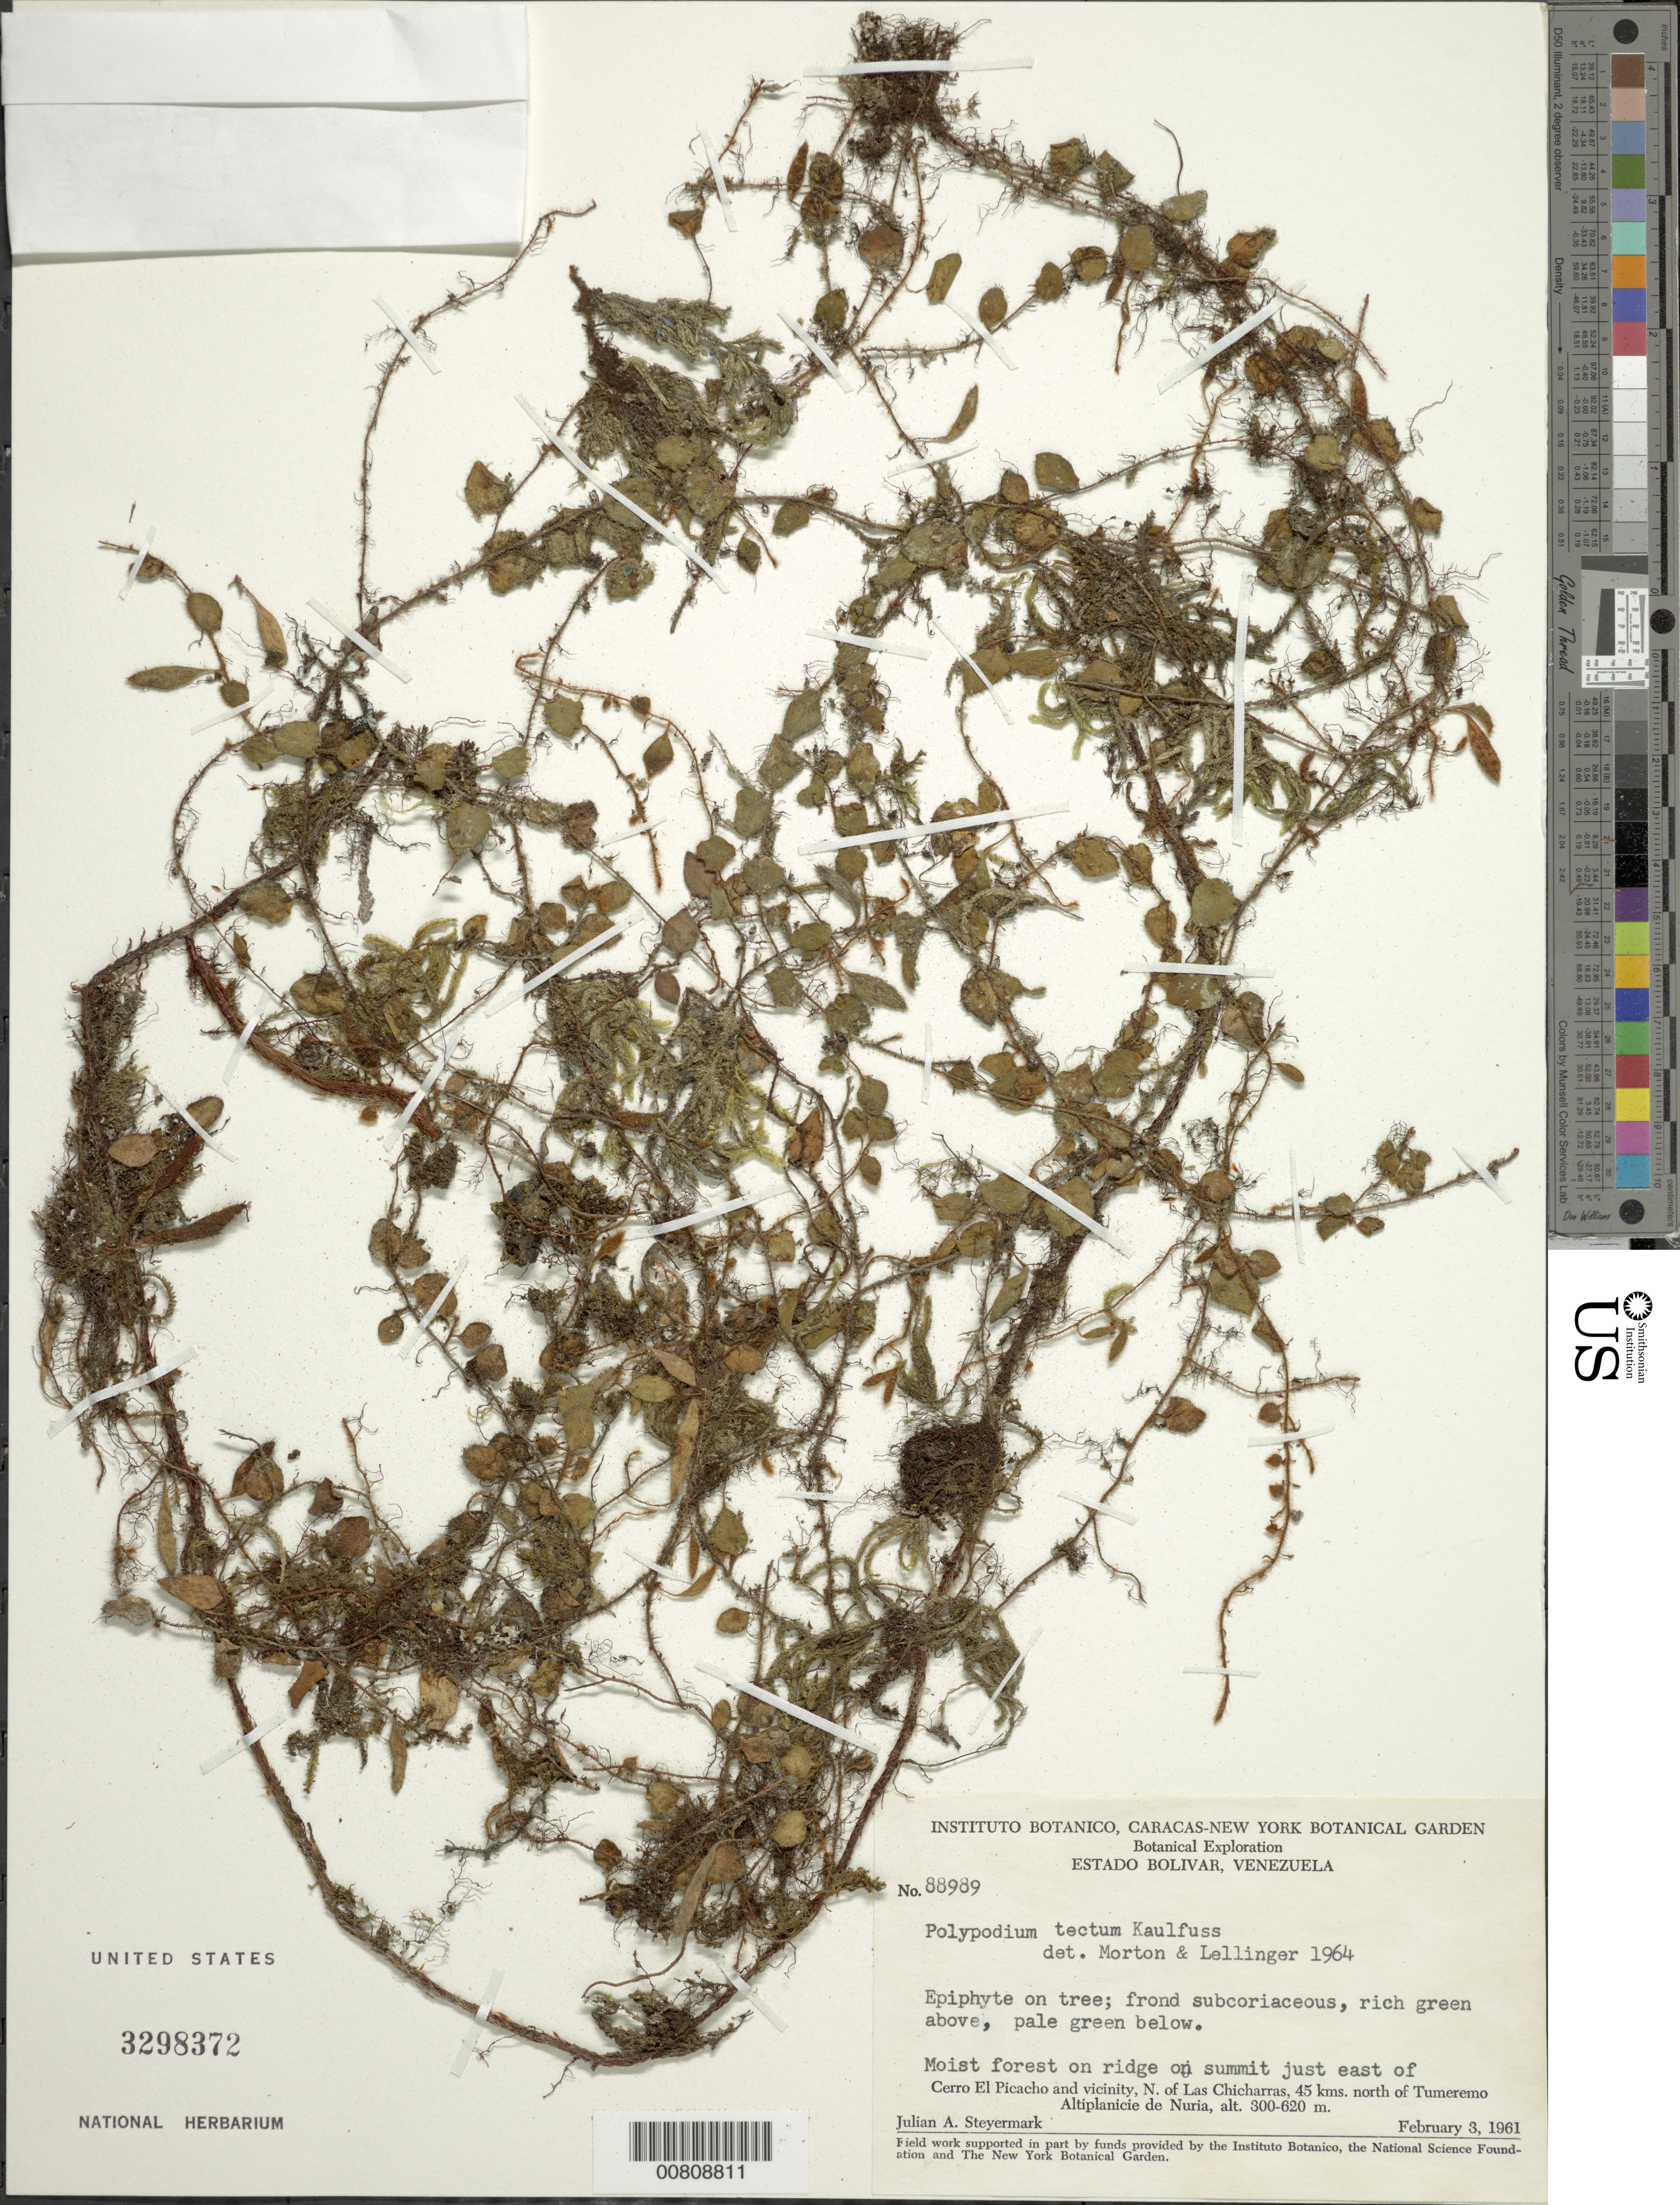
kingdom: Plantae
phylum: Tracheophyta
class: Polypodiopsida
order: Polypodiales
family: Polypodiaceae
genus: Microgramma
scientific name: Microgramma tecta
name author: (Kaulf.) Alston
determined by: Morton, C. V.; Lellinger, D. B.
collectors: J. Steyermark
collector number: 88989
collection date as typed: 3-Feb-61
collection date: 1961-02-03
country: Venezuela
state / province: Bolívar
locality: Cerro El Picacho, N of Las Chicharras, 45 km N of Tumeremo, Altiplanicie de Nuria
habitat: Moist forest on ridge on summit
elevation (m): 300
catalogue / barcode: US 3298372